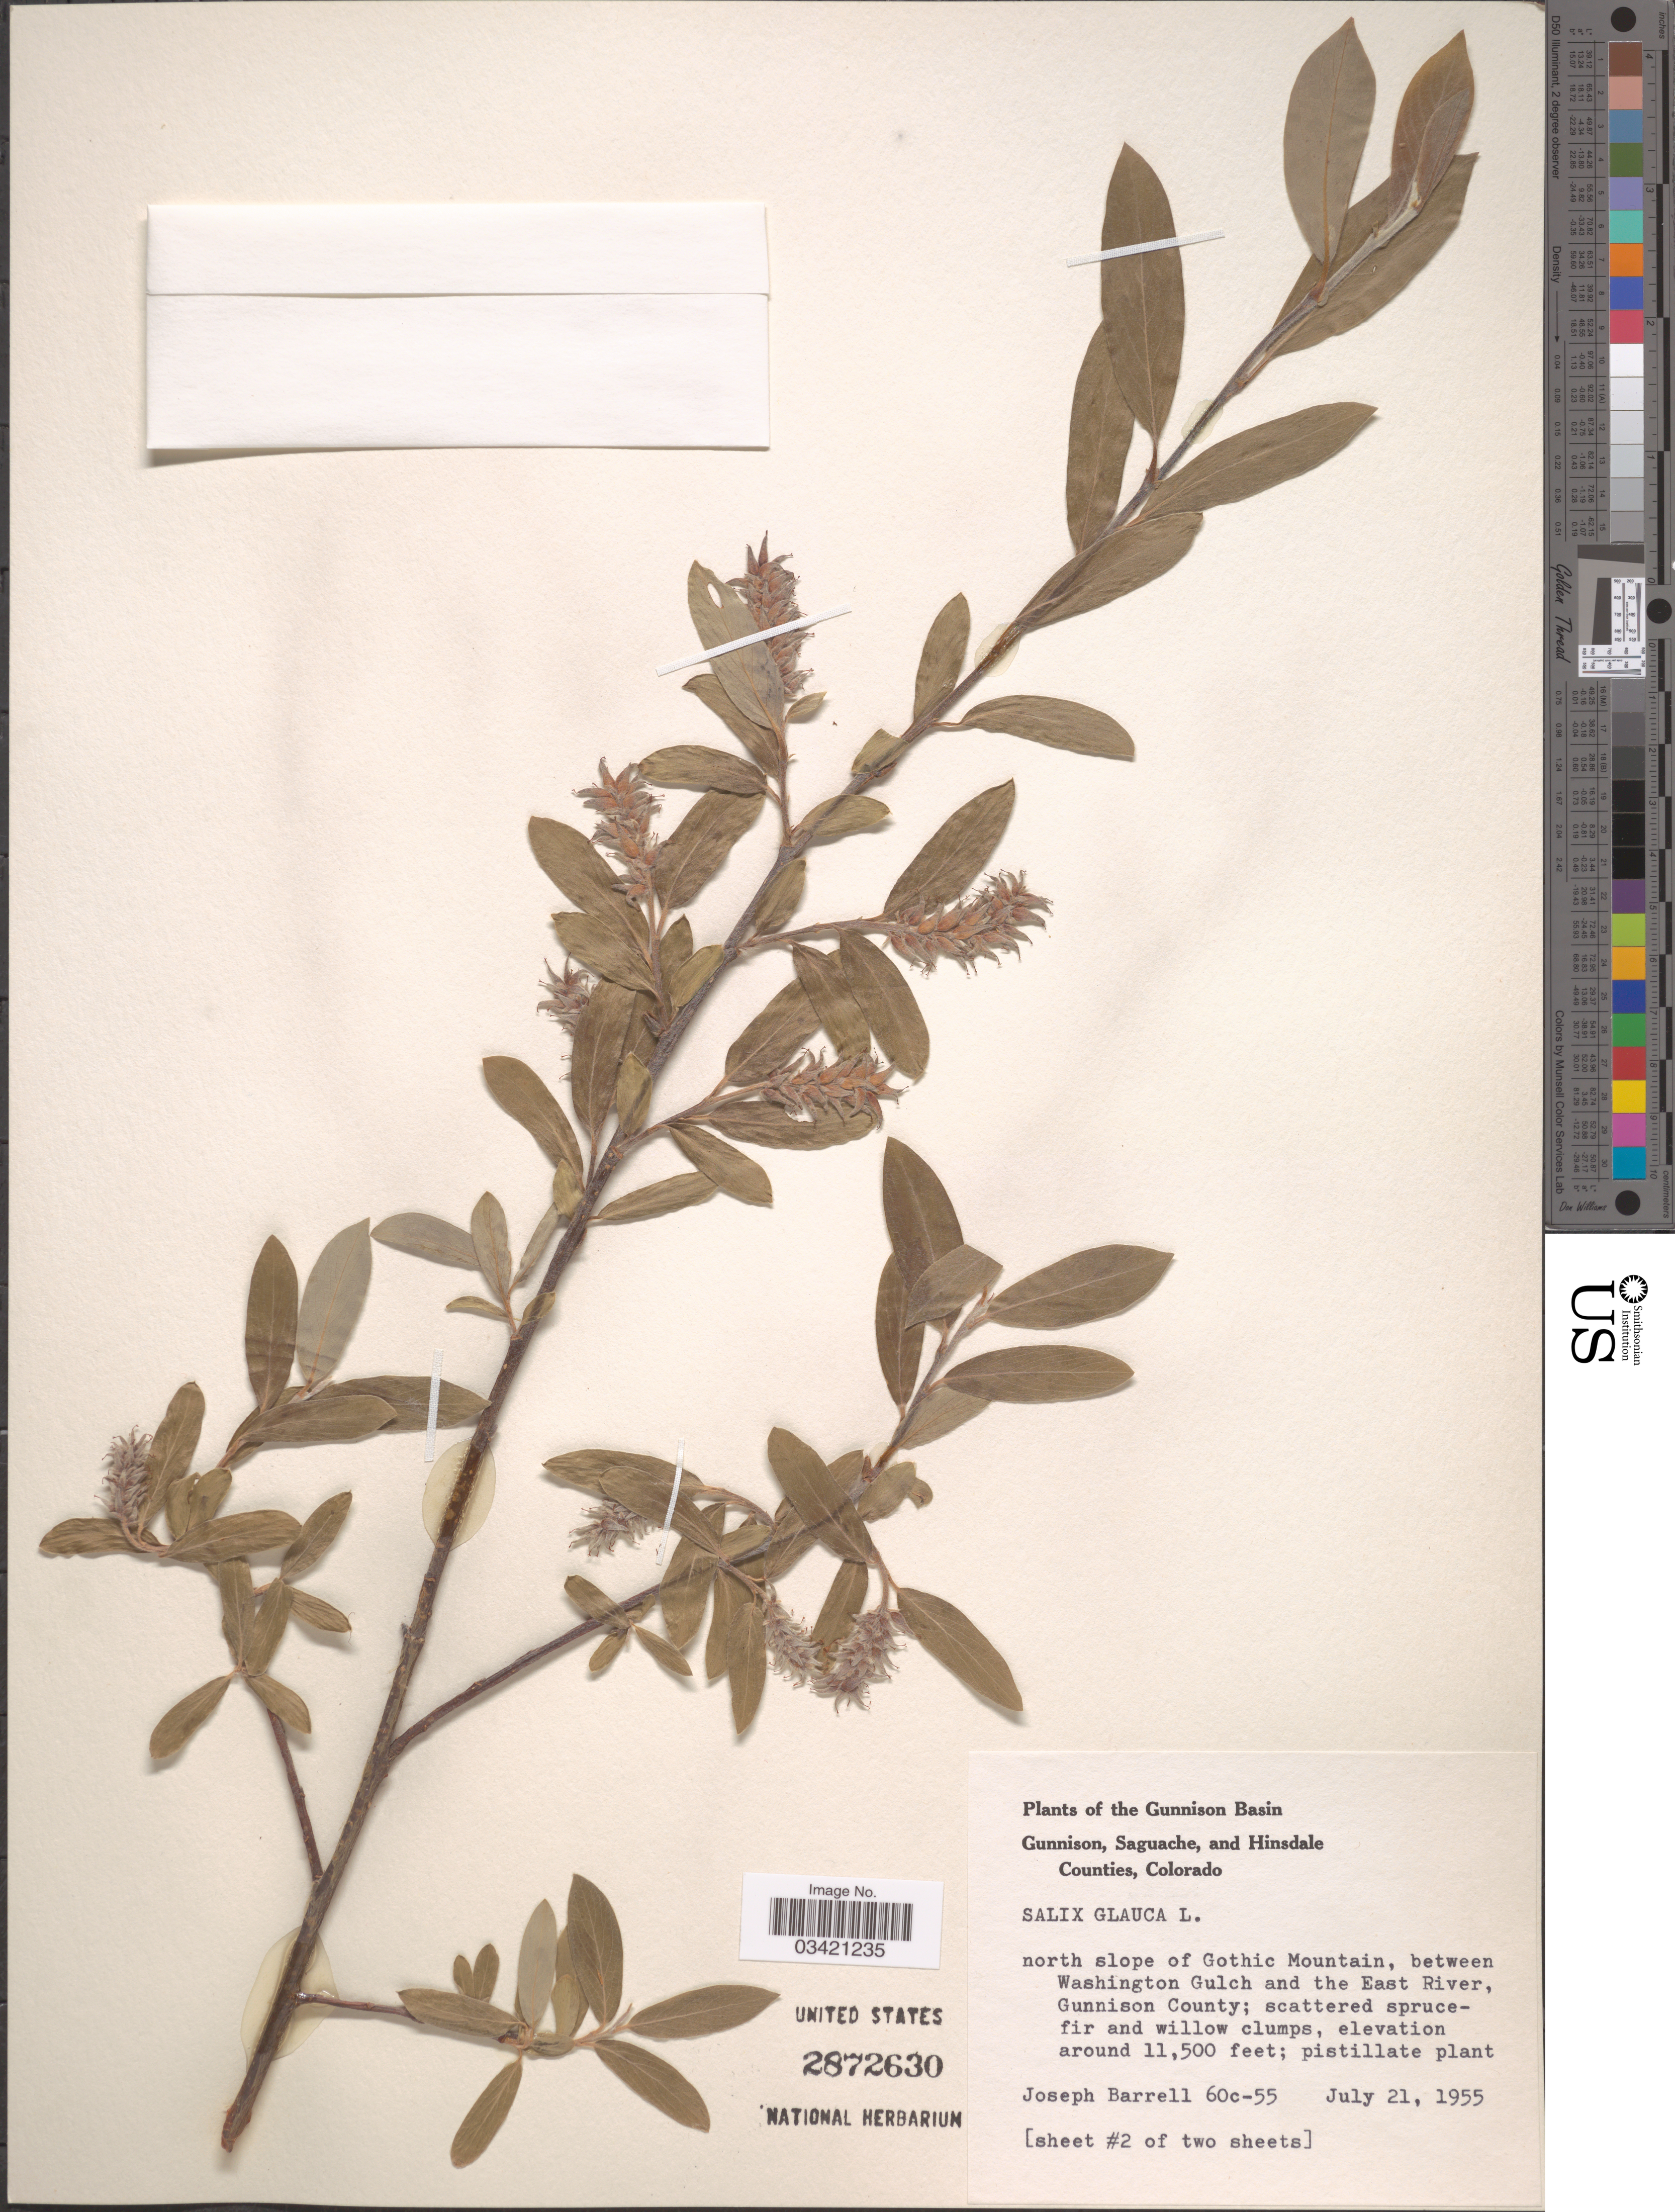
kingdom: Plantae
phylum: Tracheophyta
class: Magnoliopsida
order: Malpighiales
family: Salicaceae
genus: Salix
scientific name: Salix glauca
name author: L.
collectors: J. Barrell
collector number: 60c-55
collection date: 1955-07-21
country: United States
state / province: Colorado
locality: The Gunnison Basin. North slope of Gothic Mountain, between Washington Gulch and the East River, Gunnison County.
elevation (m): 3505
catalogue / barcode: US 2872630